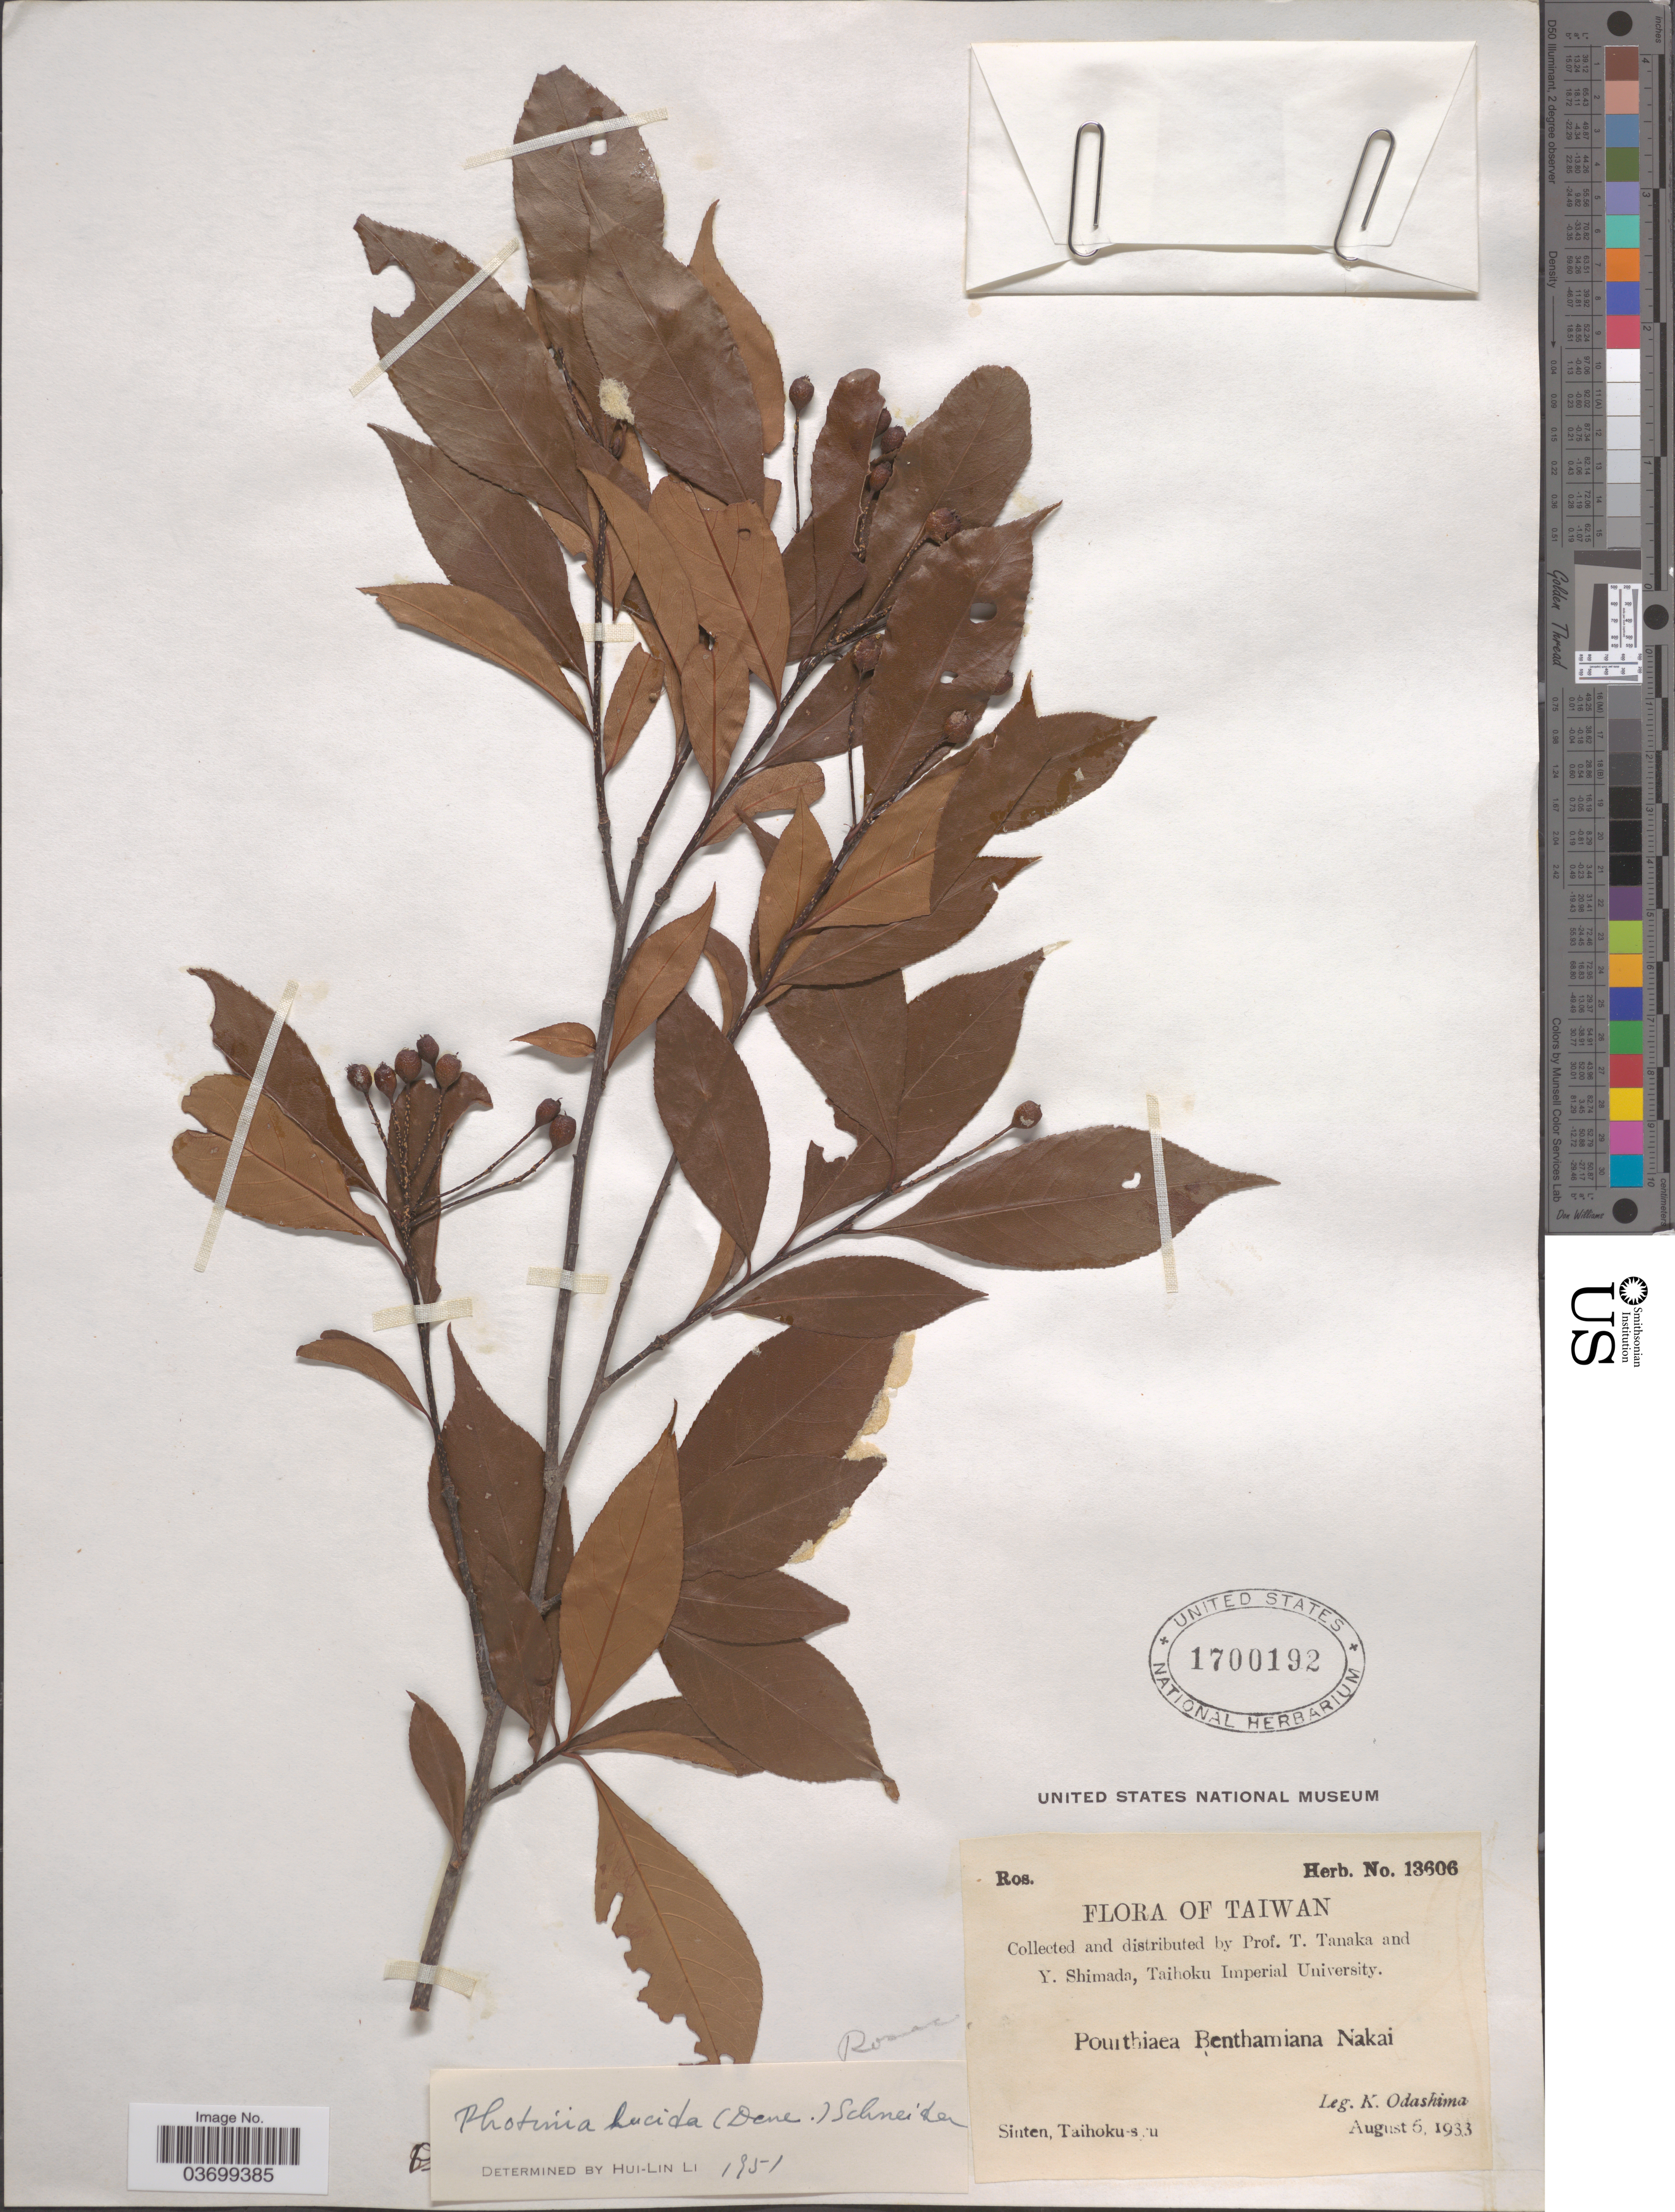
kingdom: Plantae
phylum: Tracheophyta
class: Magnoliopsida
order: Rosales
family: Rosaceae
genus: Photinia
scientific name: Photinia benthamiana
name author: Hance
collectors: K. Odashima, T. Tanaka & Y. Shimada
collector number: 13606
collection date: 1933-08-06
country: Taiwan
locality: Sinten, Taihoku-syu.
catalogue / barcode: US 1700192